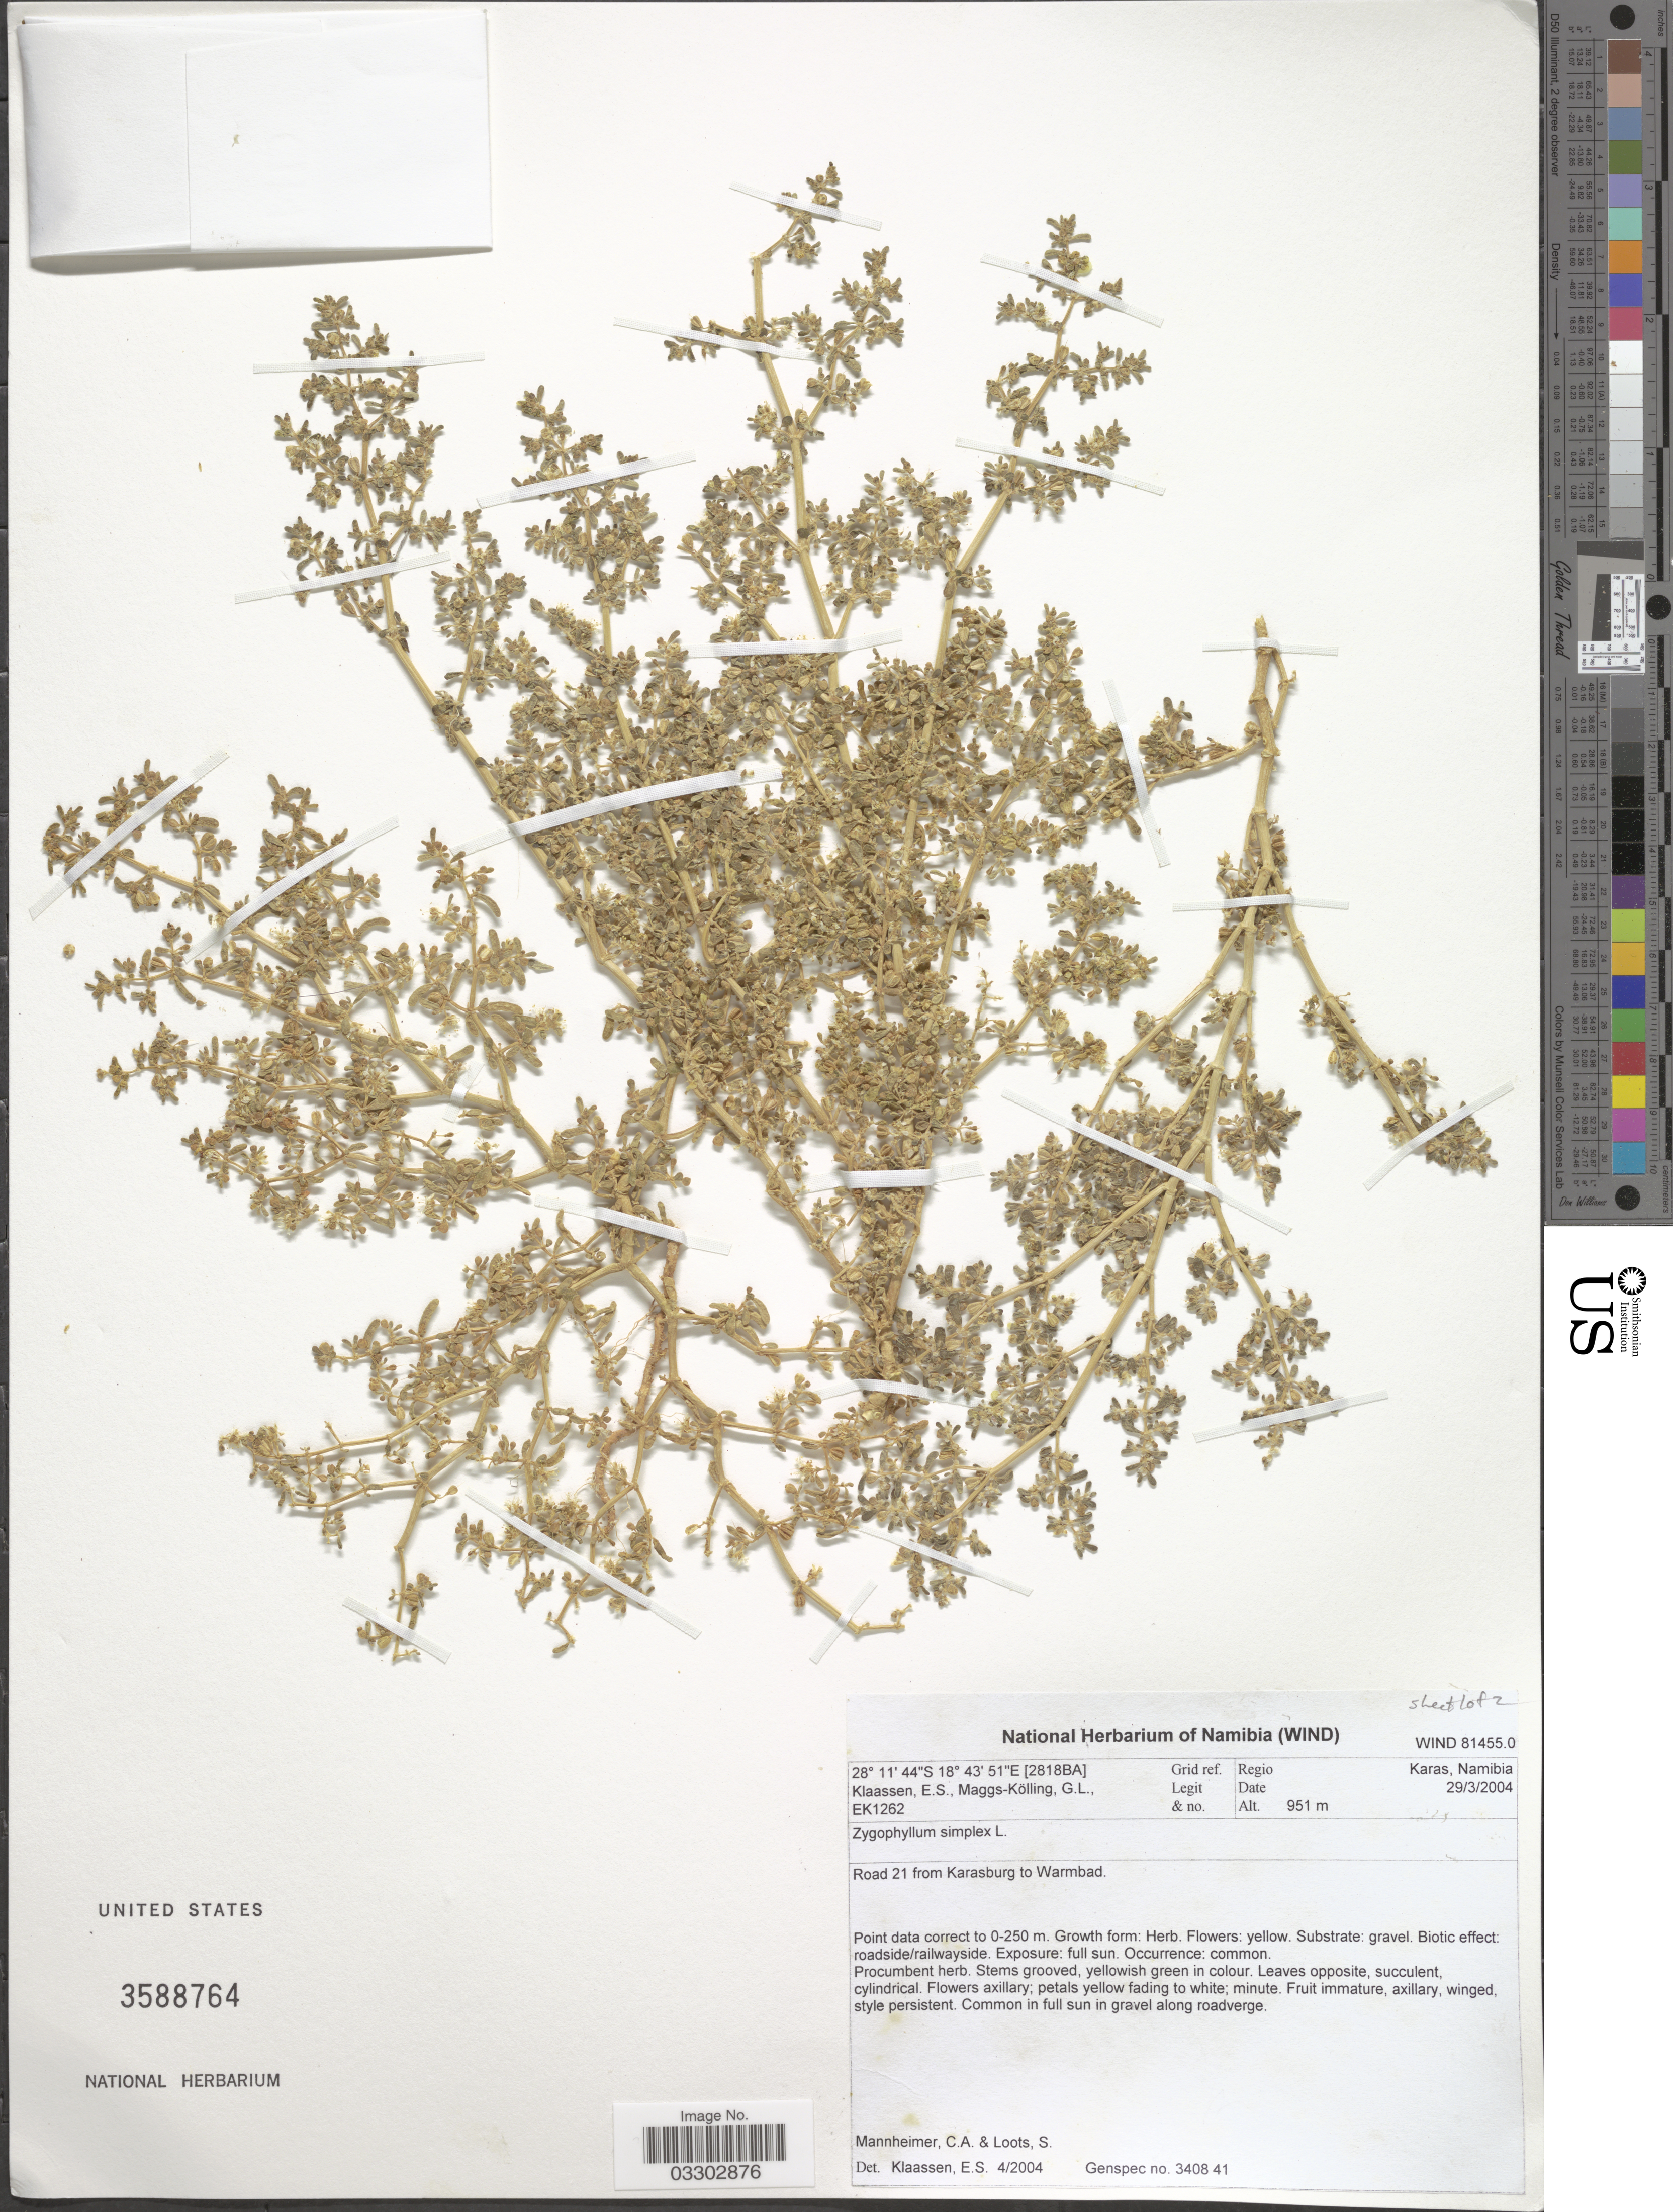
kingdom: Plantae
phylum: Tracheophyta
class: Magnoliopsida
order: Zygophyllales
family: Zygophyllaceae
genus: Zygophyllum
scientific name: Zygophyllum simplex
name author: L.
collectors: E. S. Klaassen & G. L. Maggs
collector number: EK1262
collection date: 2004-03-29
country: Namibia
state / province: Karas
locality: Grid ref. [2818BA]. Regio Karas, Namibia. Road 21 from Karasburg to Warmbad.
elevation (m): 951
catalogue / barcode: US 3588764